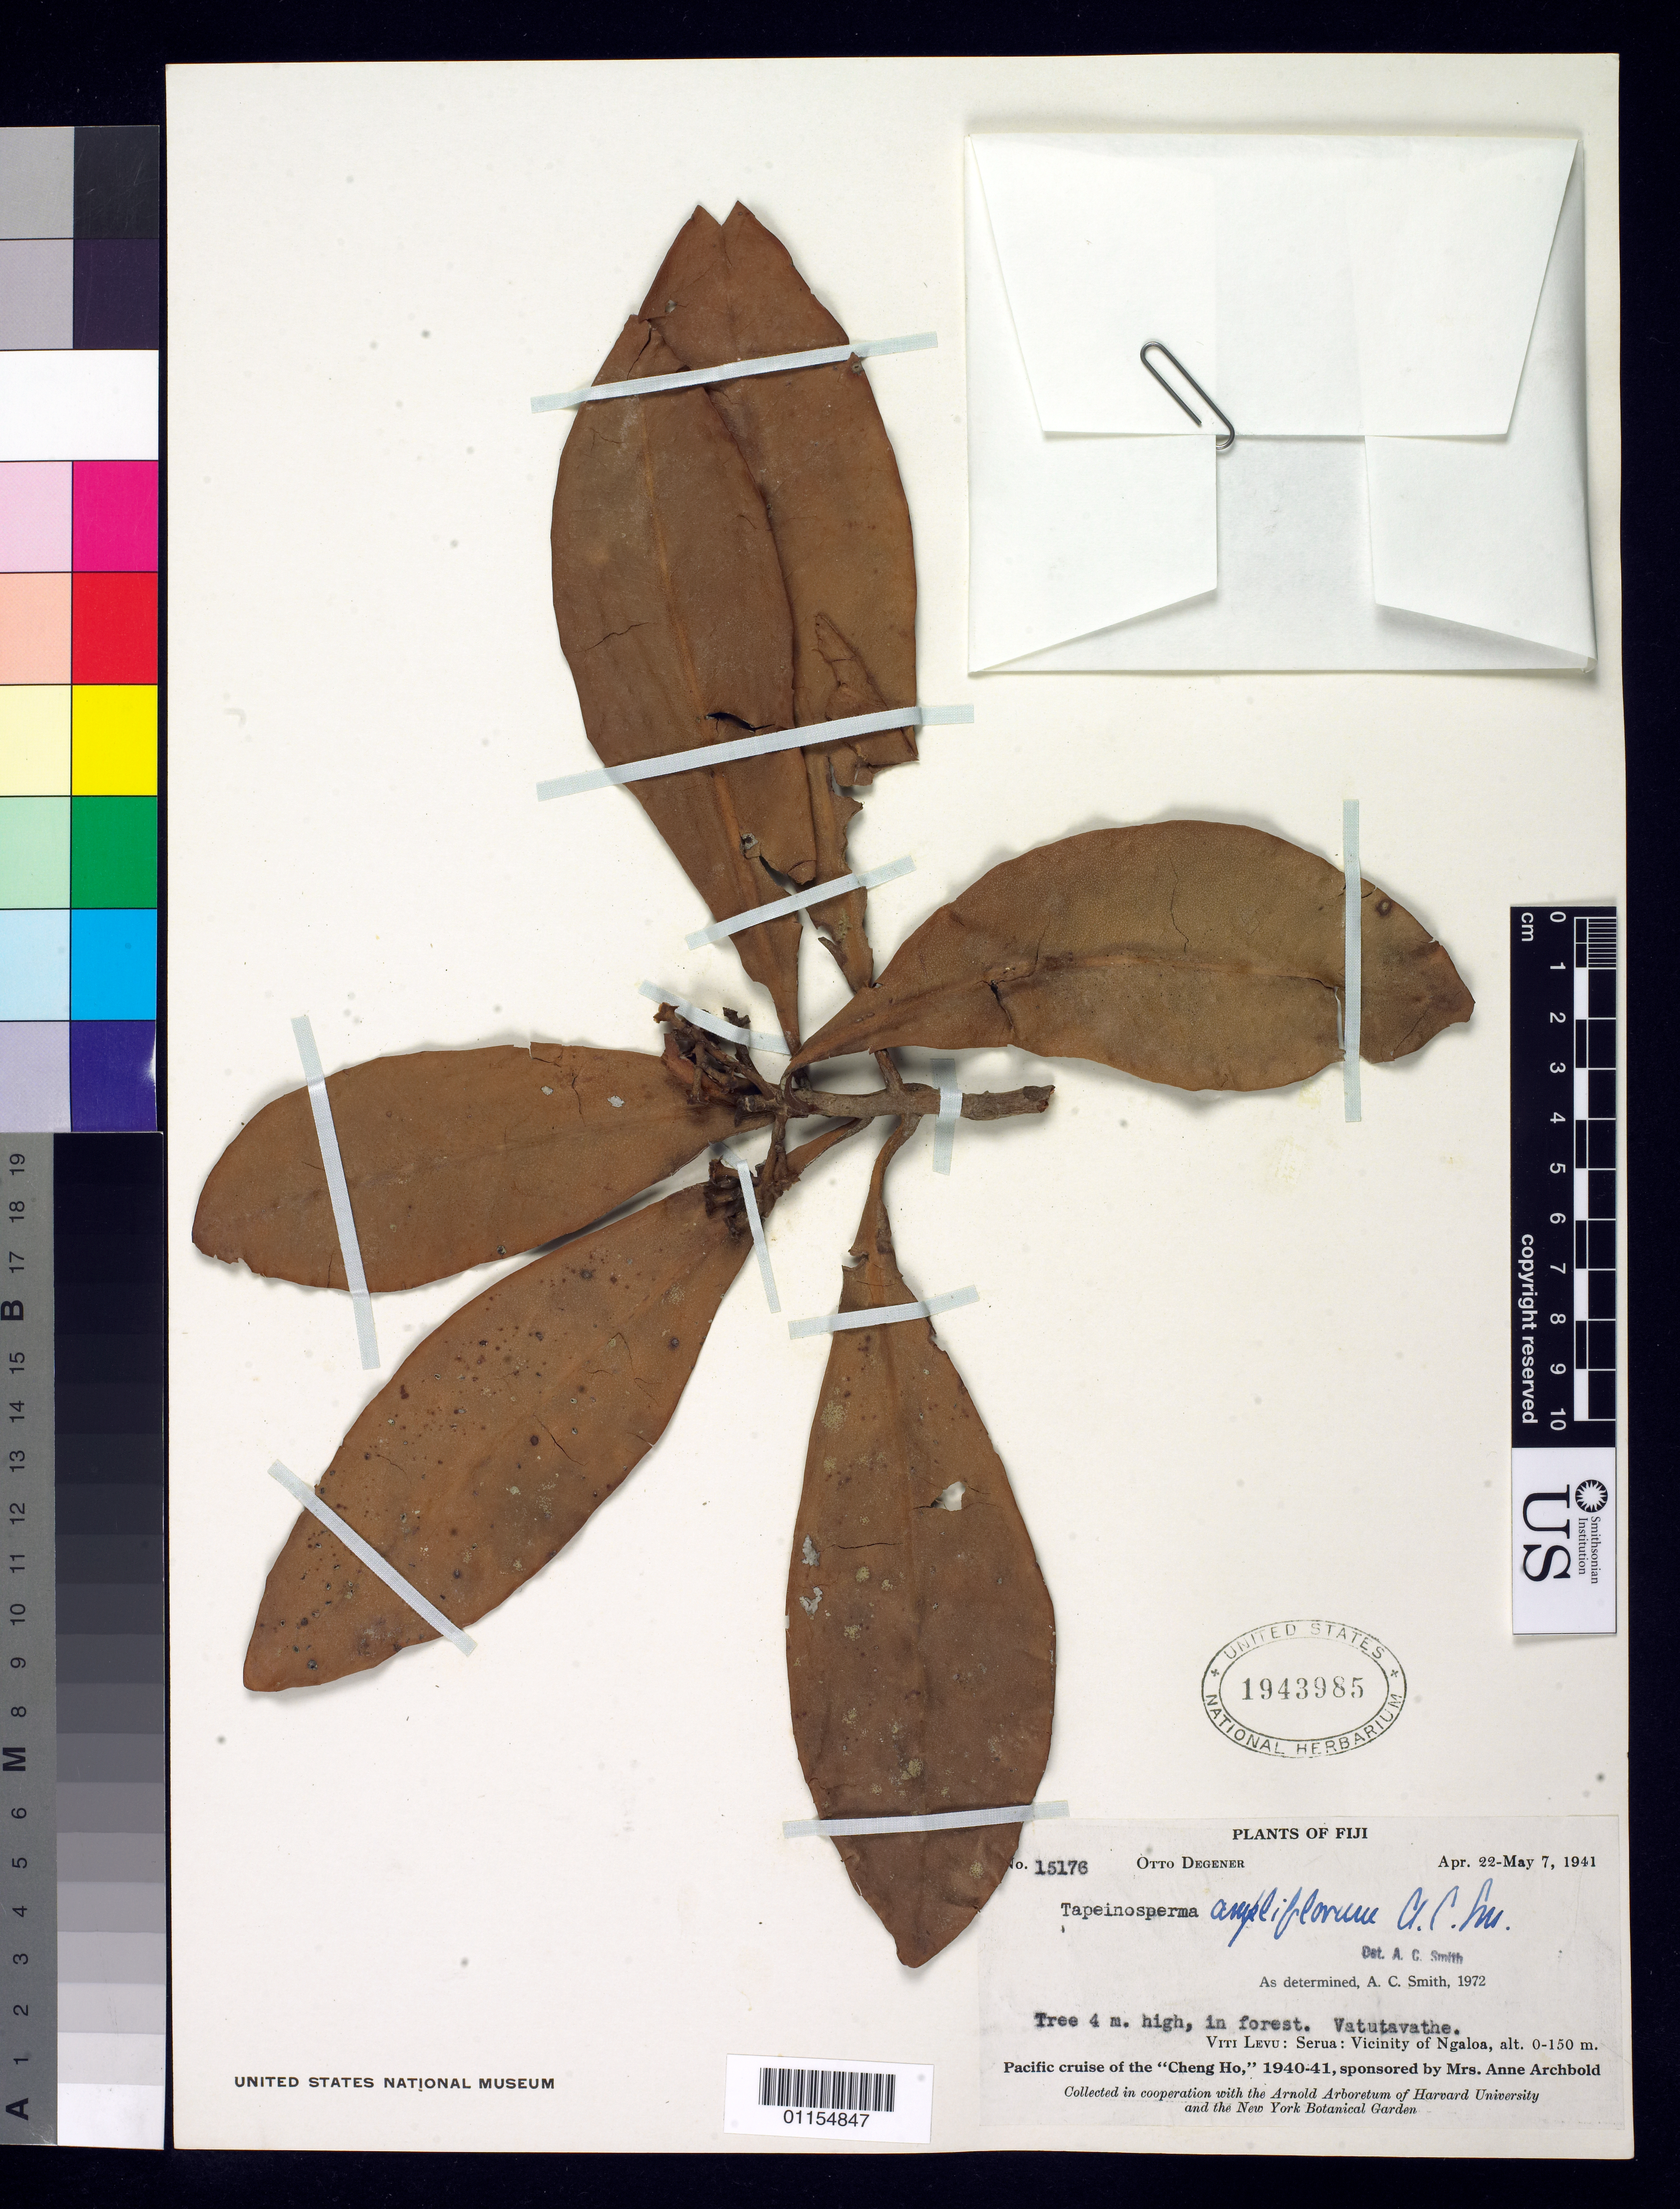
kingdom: Plantae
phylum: Tracheophyta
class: Magnoliopsida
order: Ericales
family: Primulaceae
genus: Tapeinosperma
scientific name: Tapeinosperma ampliflorum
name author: A.C. Sm.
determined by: Smith, A. C.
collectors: O. Degener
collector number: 15176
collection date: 1941-04-22/1941-05-07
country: Fiji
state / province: Serua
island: Viti Levu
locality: Vicinity of Ngaloa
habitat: Forest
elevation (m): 0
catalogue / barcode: US 1943985